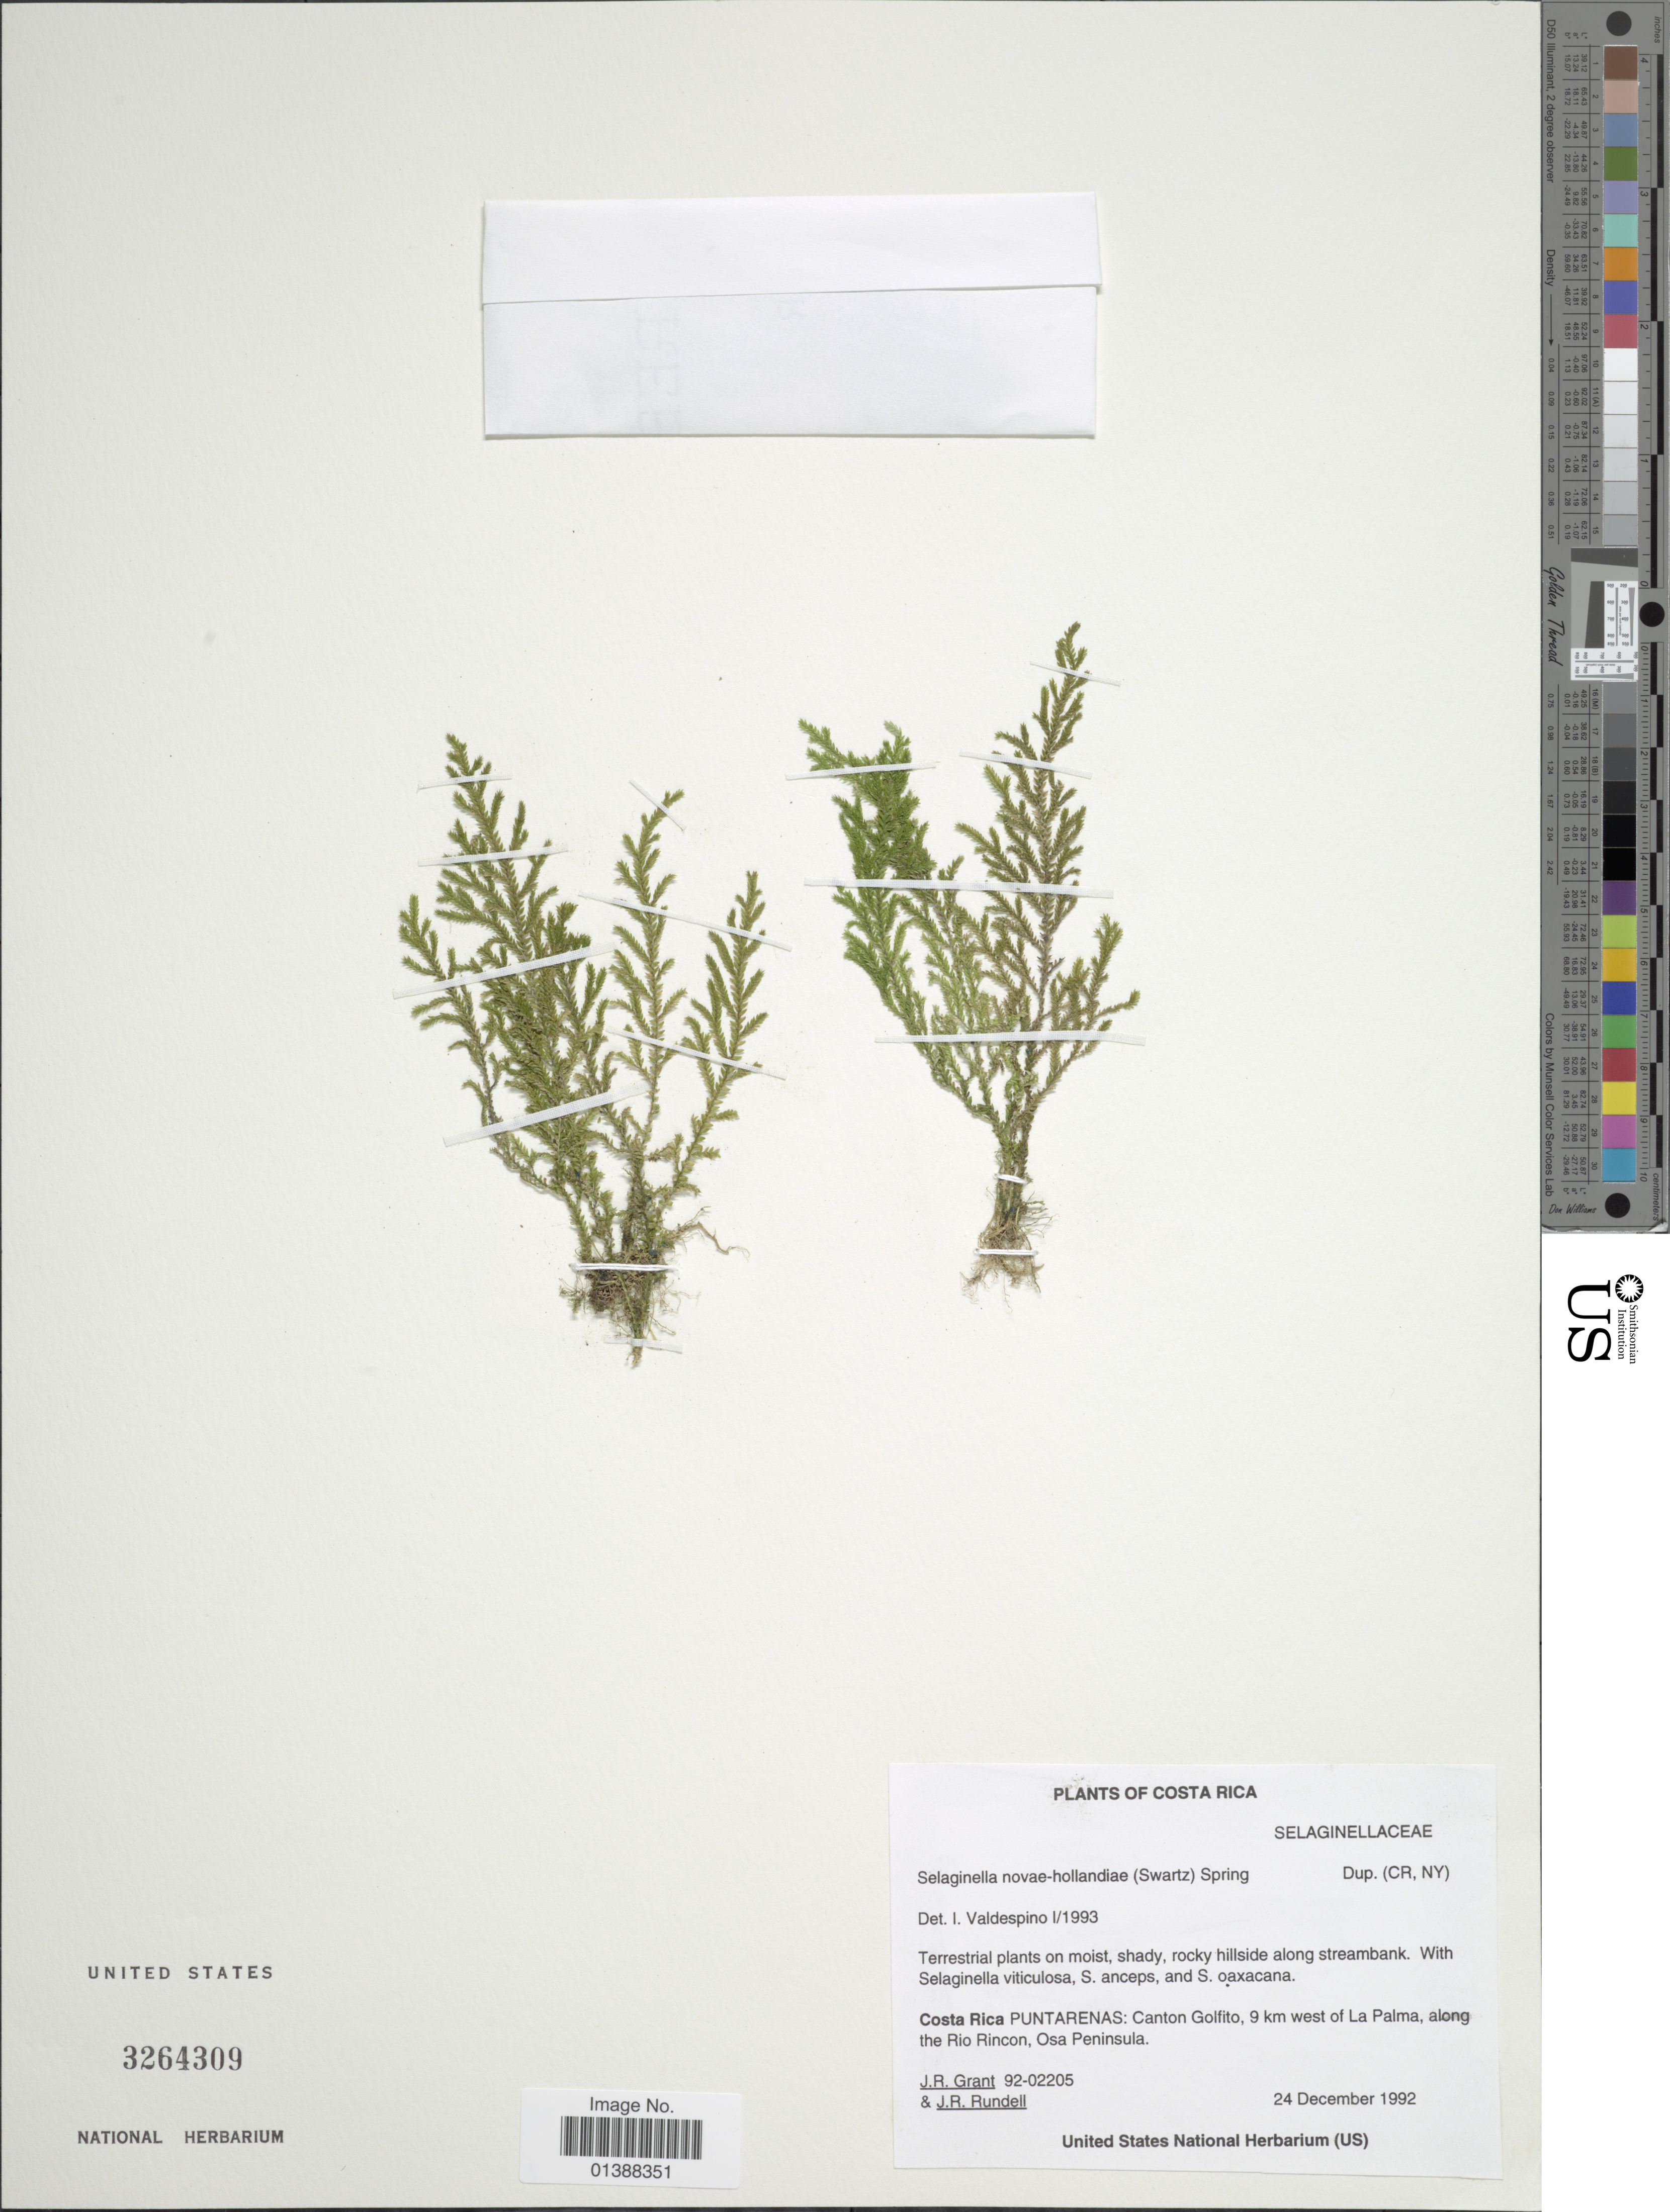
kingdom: Plantae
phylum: Tracheophyta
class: Lycopodiopsida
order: Selaginellales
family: Selaginellaceae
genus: Selaginella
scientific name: Selaginella mikeneei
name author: Valdespino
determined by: Valdespino, I. A., (PMA), Universidad de Panama (PANAMA)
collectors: J. Grant & J. R. Rundell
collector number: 92-02205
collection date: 1992-12-24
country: Costa Rica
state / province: Puntarenas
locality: Canton Golfito, 9 km west of La Palma along the Rio Rincon, Osa Peninsula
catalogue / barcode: US 3264309